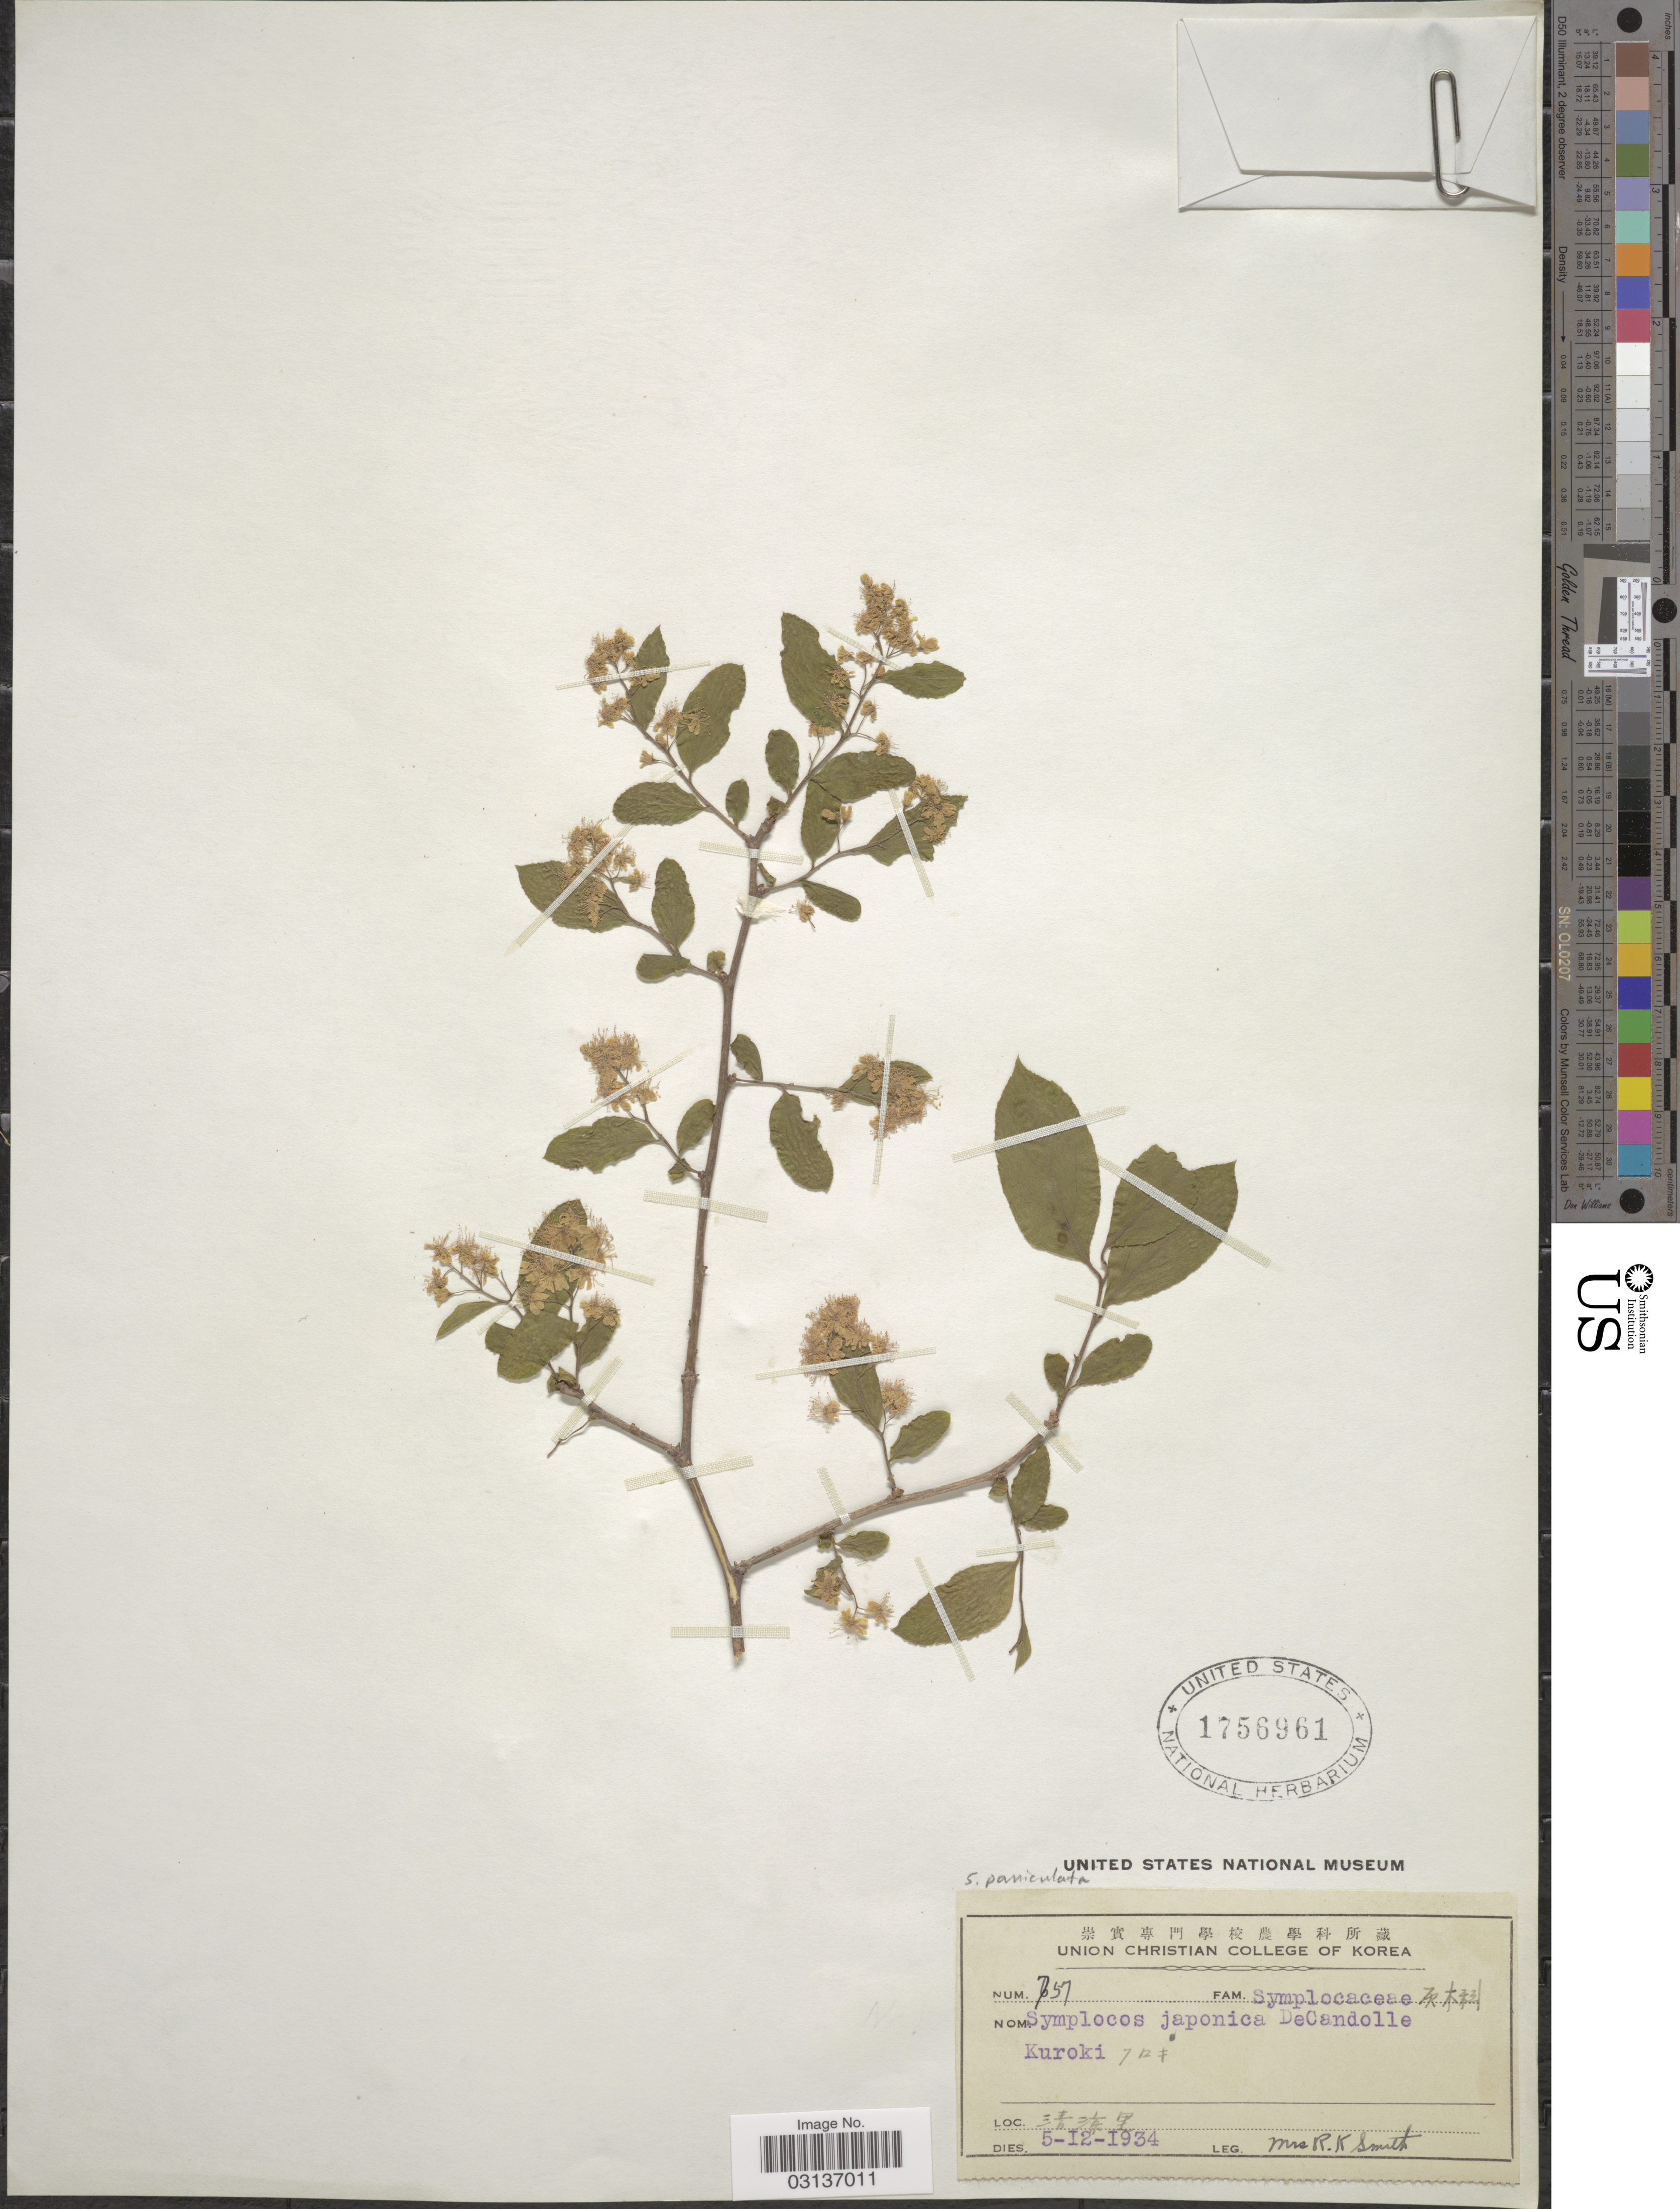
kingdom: Plantae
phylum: Tracheophyta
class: Magnoliopsida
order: Ericales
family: Symplocaceae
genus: Symplocos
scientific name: Symplocos paniculata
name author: Miq.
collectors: R. Smith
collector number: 757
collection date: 1934-12-05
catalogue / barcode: US 1756961